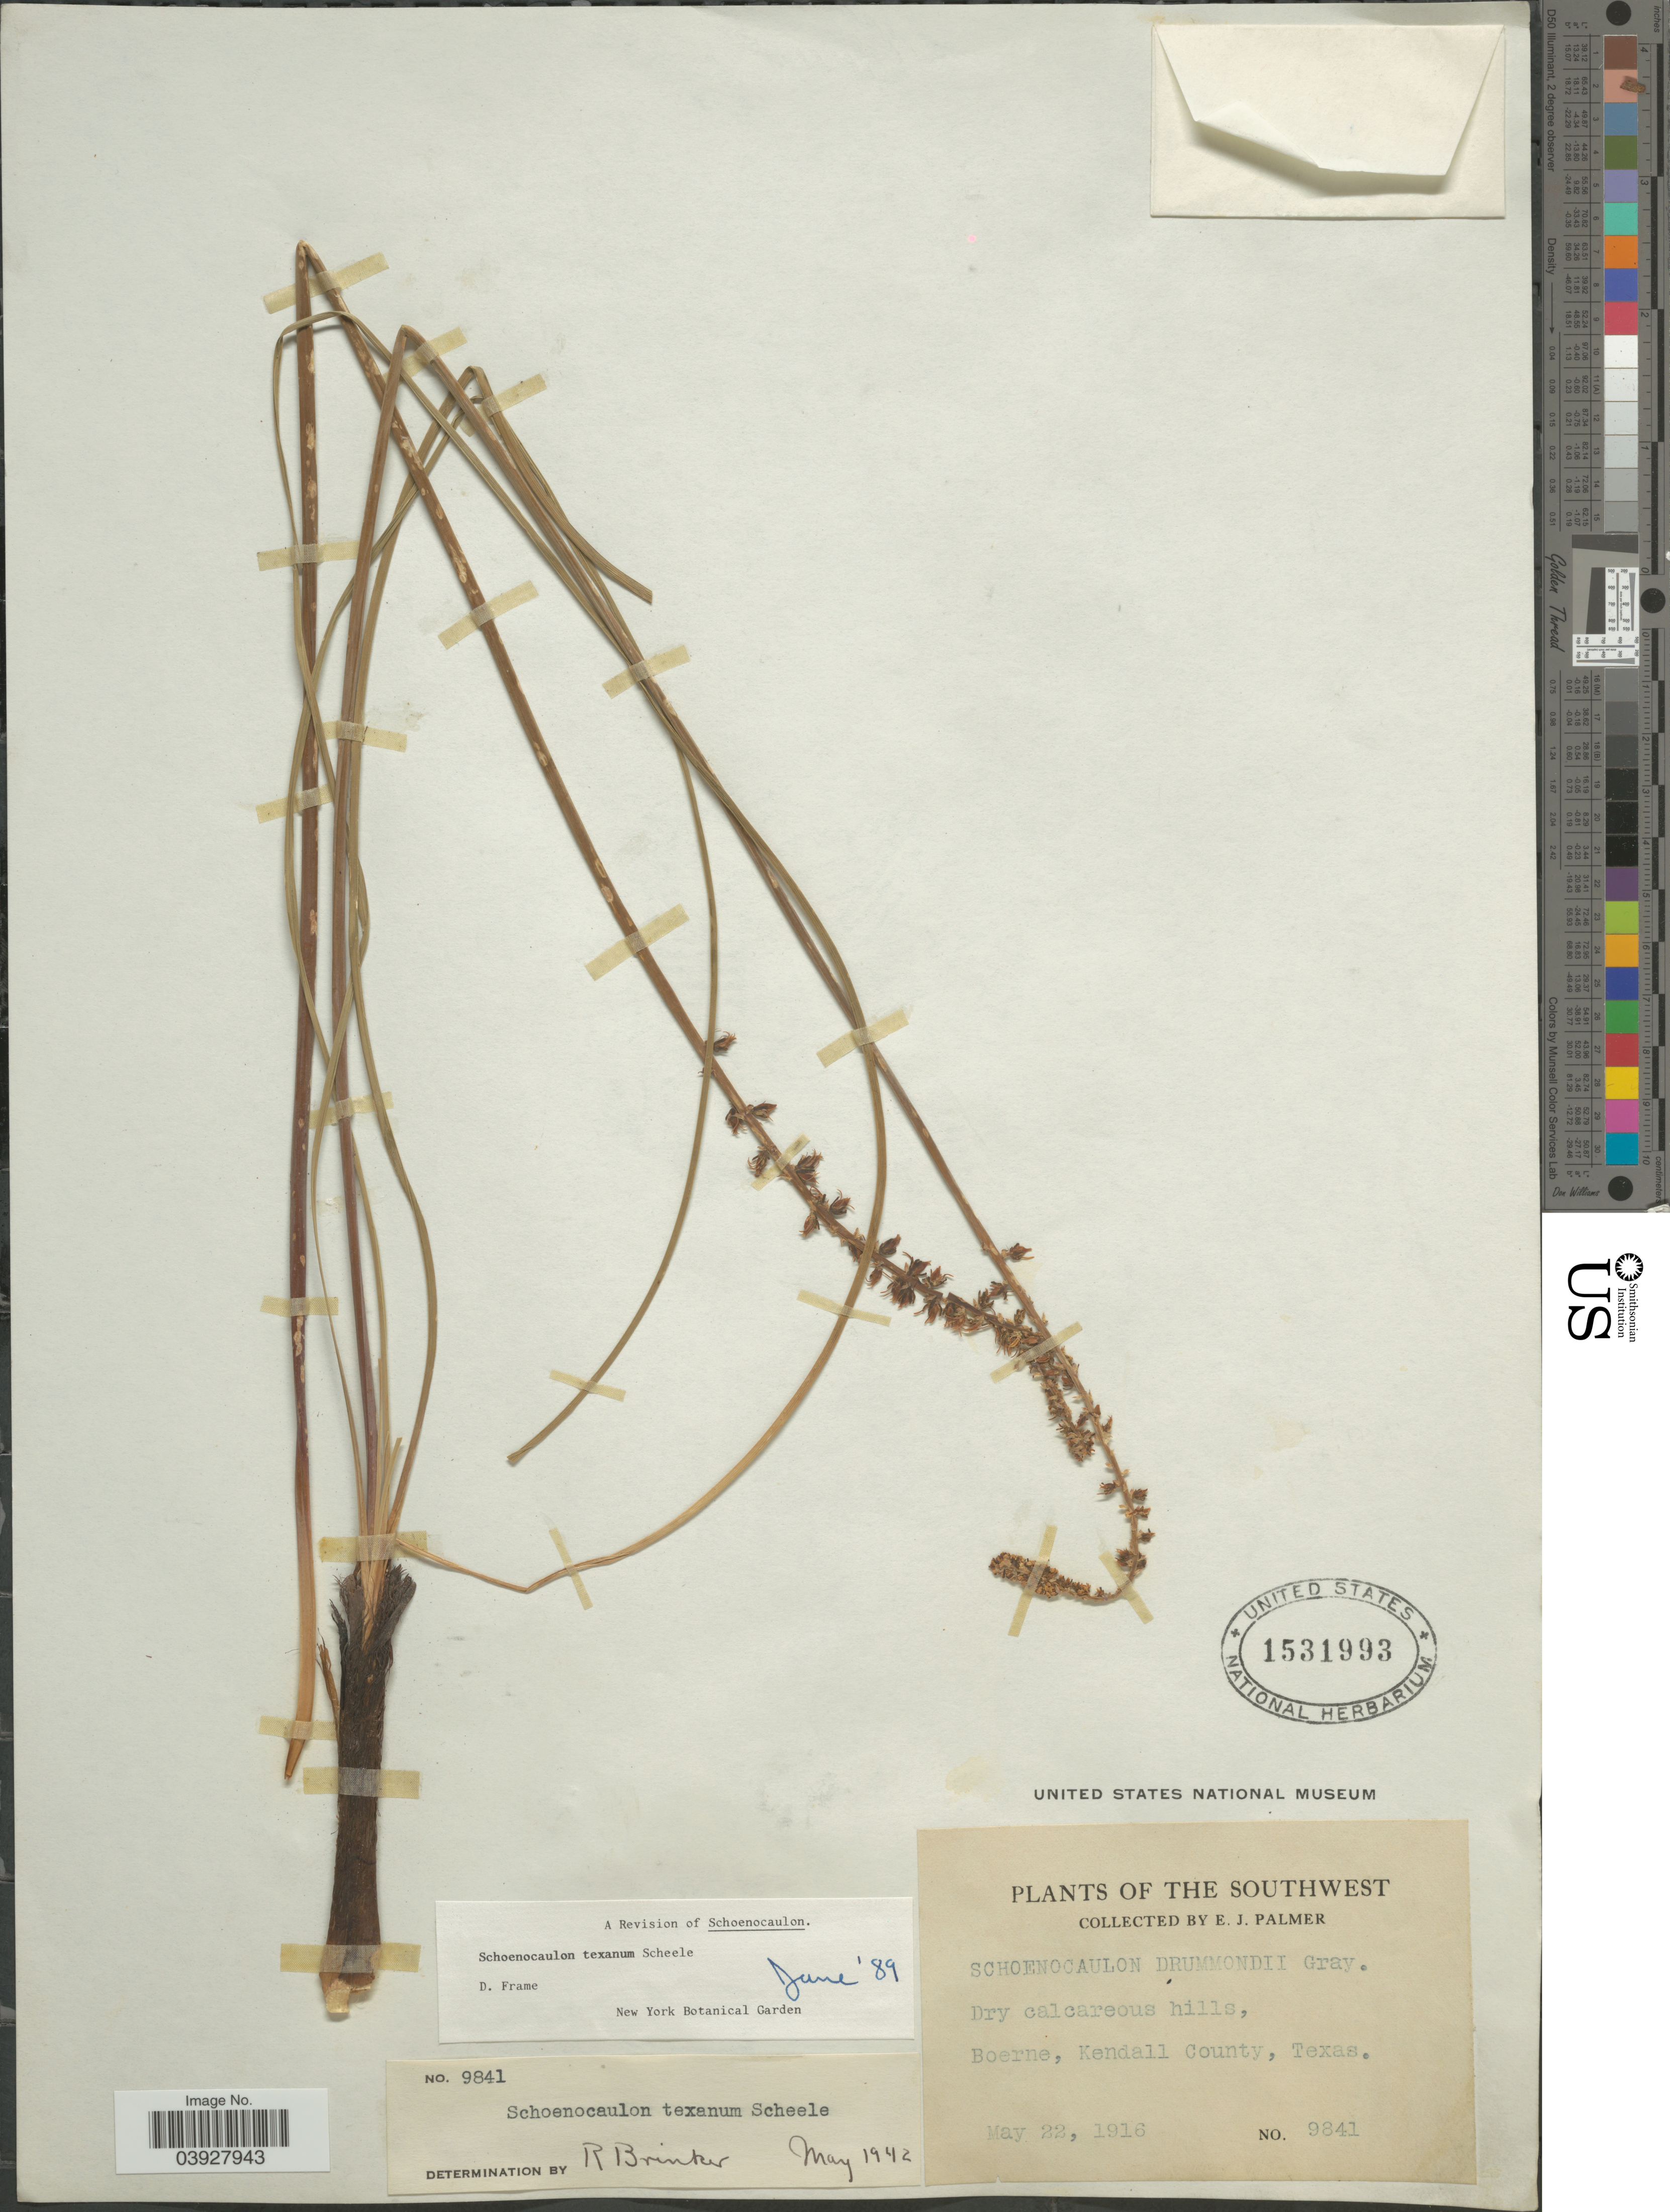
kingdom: Plantae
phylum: Tracheophyta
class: Liliopsida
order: Liliales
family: Melanthiaceae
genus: Schoenocaulon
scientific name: Schoenocaulon texanum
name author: Scheele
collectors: E. J. Palmer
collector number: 9841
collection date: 1916-05-22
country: United States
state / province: Texas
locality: The Southwest. Boerne, Kendall County.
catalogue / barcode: US 1531993